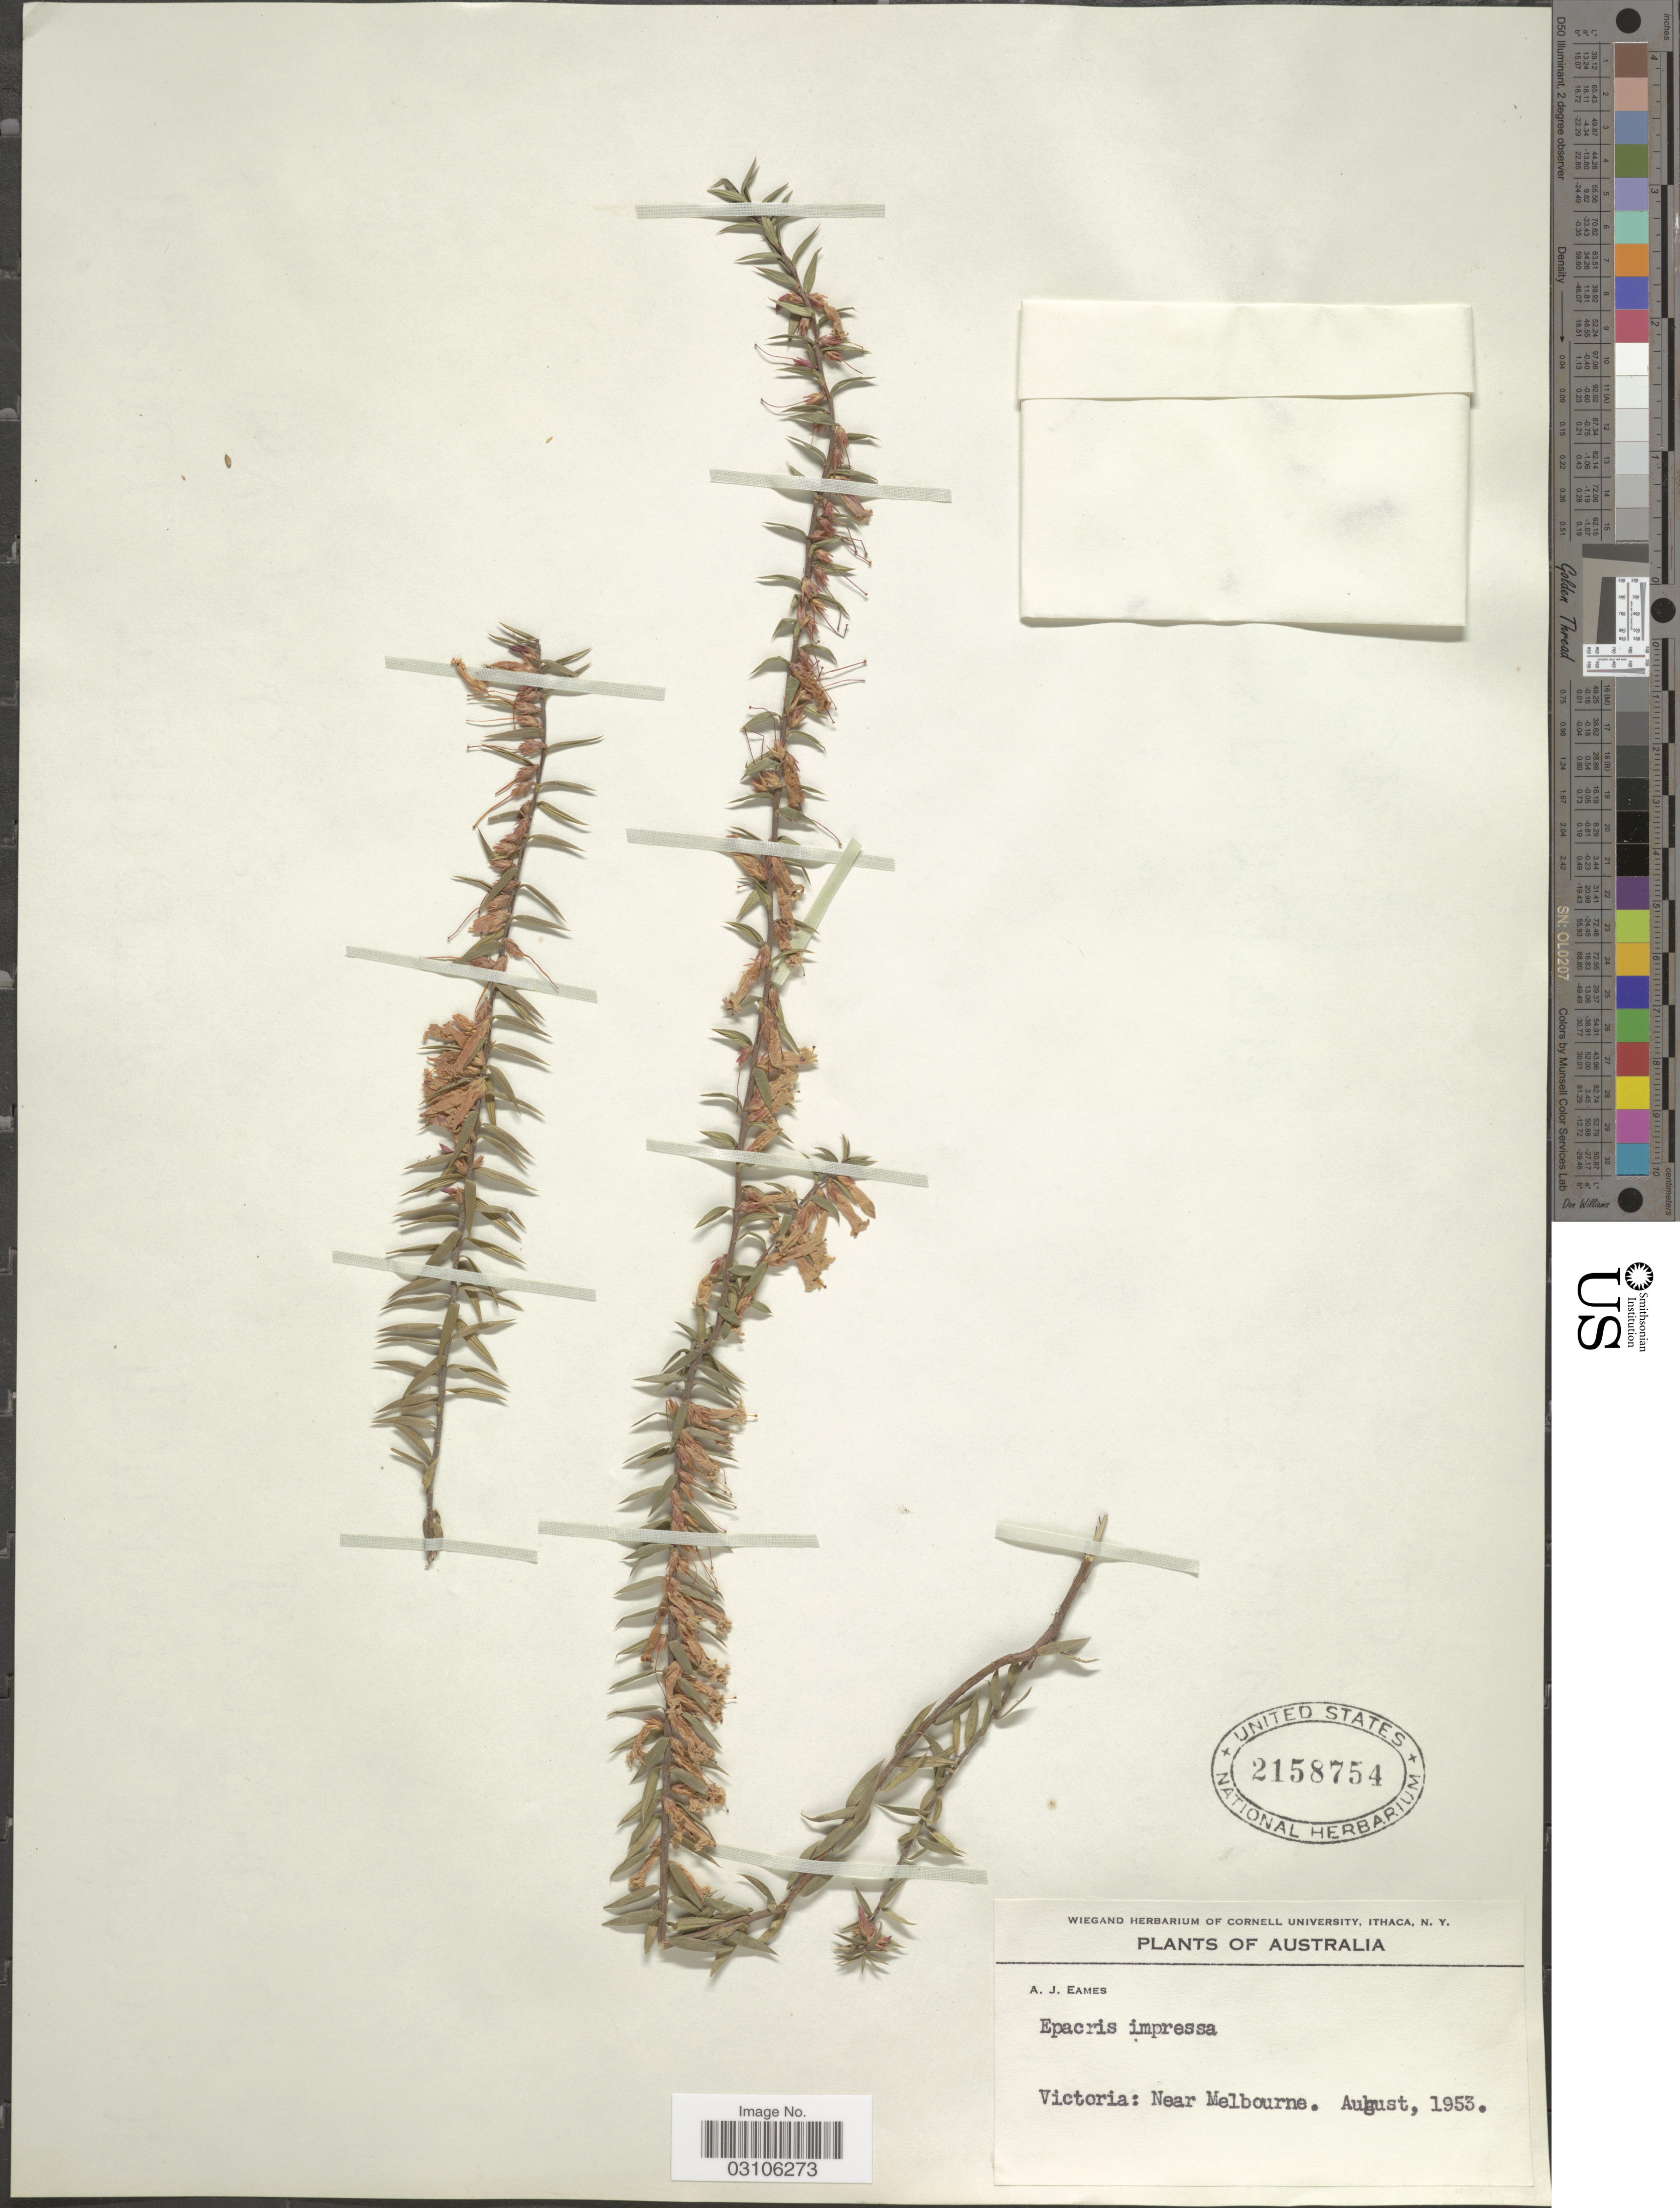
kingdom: Plantae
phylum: Tracheophyta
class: Magnoliopsida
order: Ericales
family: Ericaceae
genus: Epacris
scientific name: Epacris impressa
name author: Labill.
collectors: A. J. Eames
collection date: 1953-08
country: Australia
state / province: Victoria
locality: Victoria: Near Melbourne.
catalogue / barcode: US 2158754